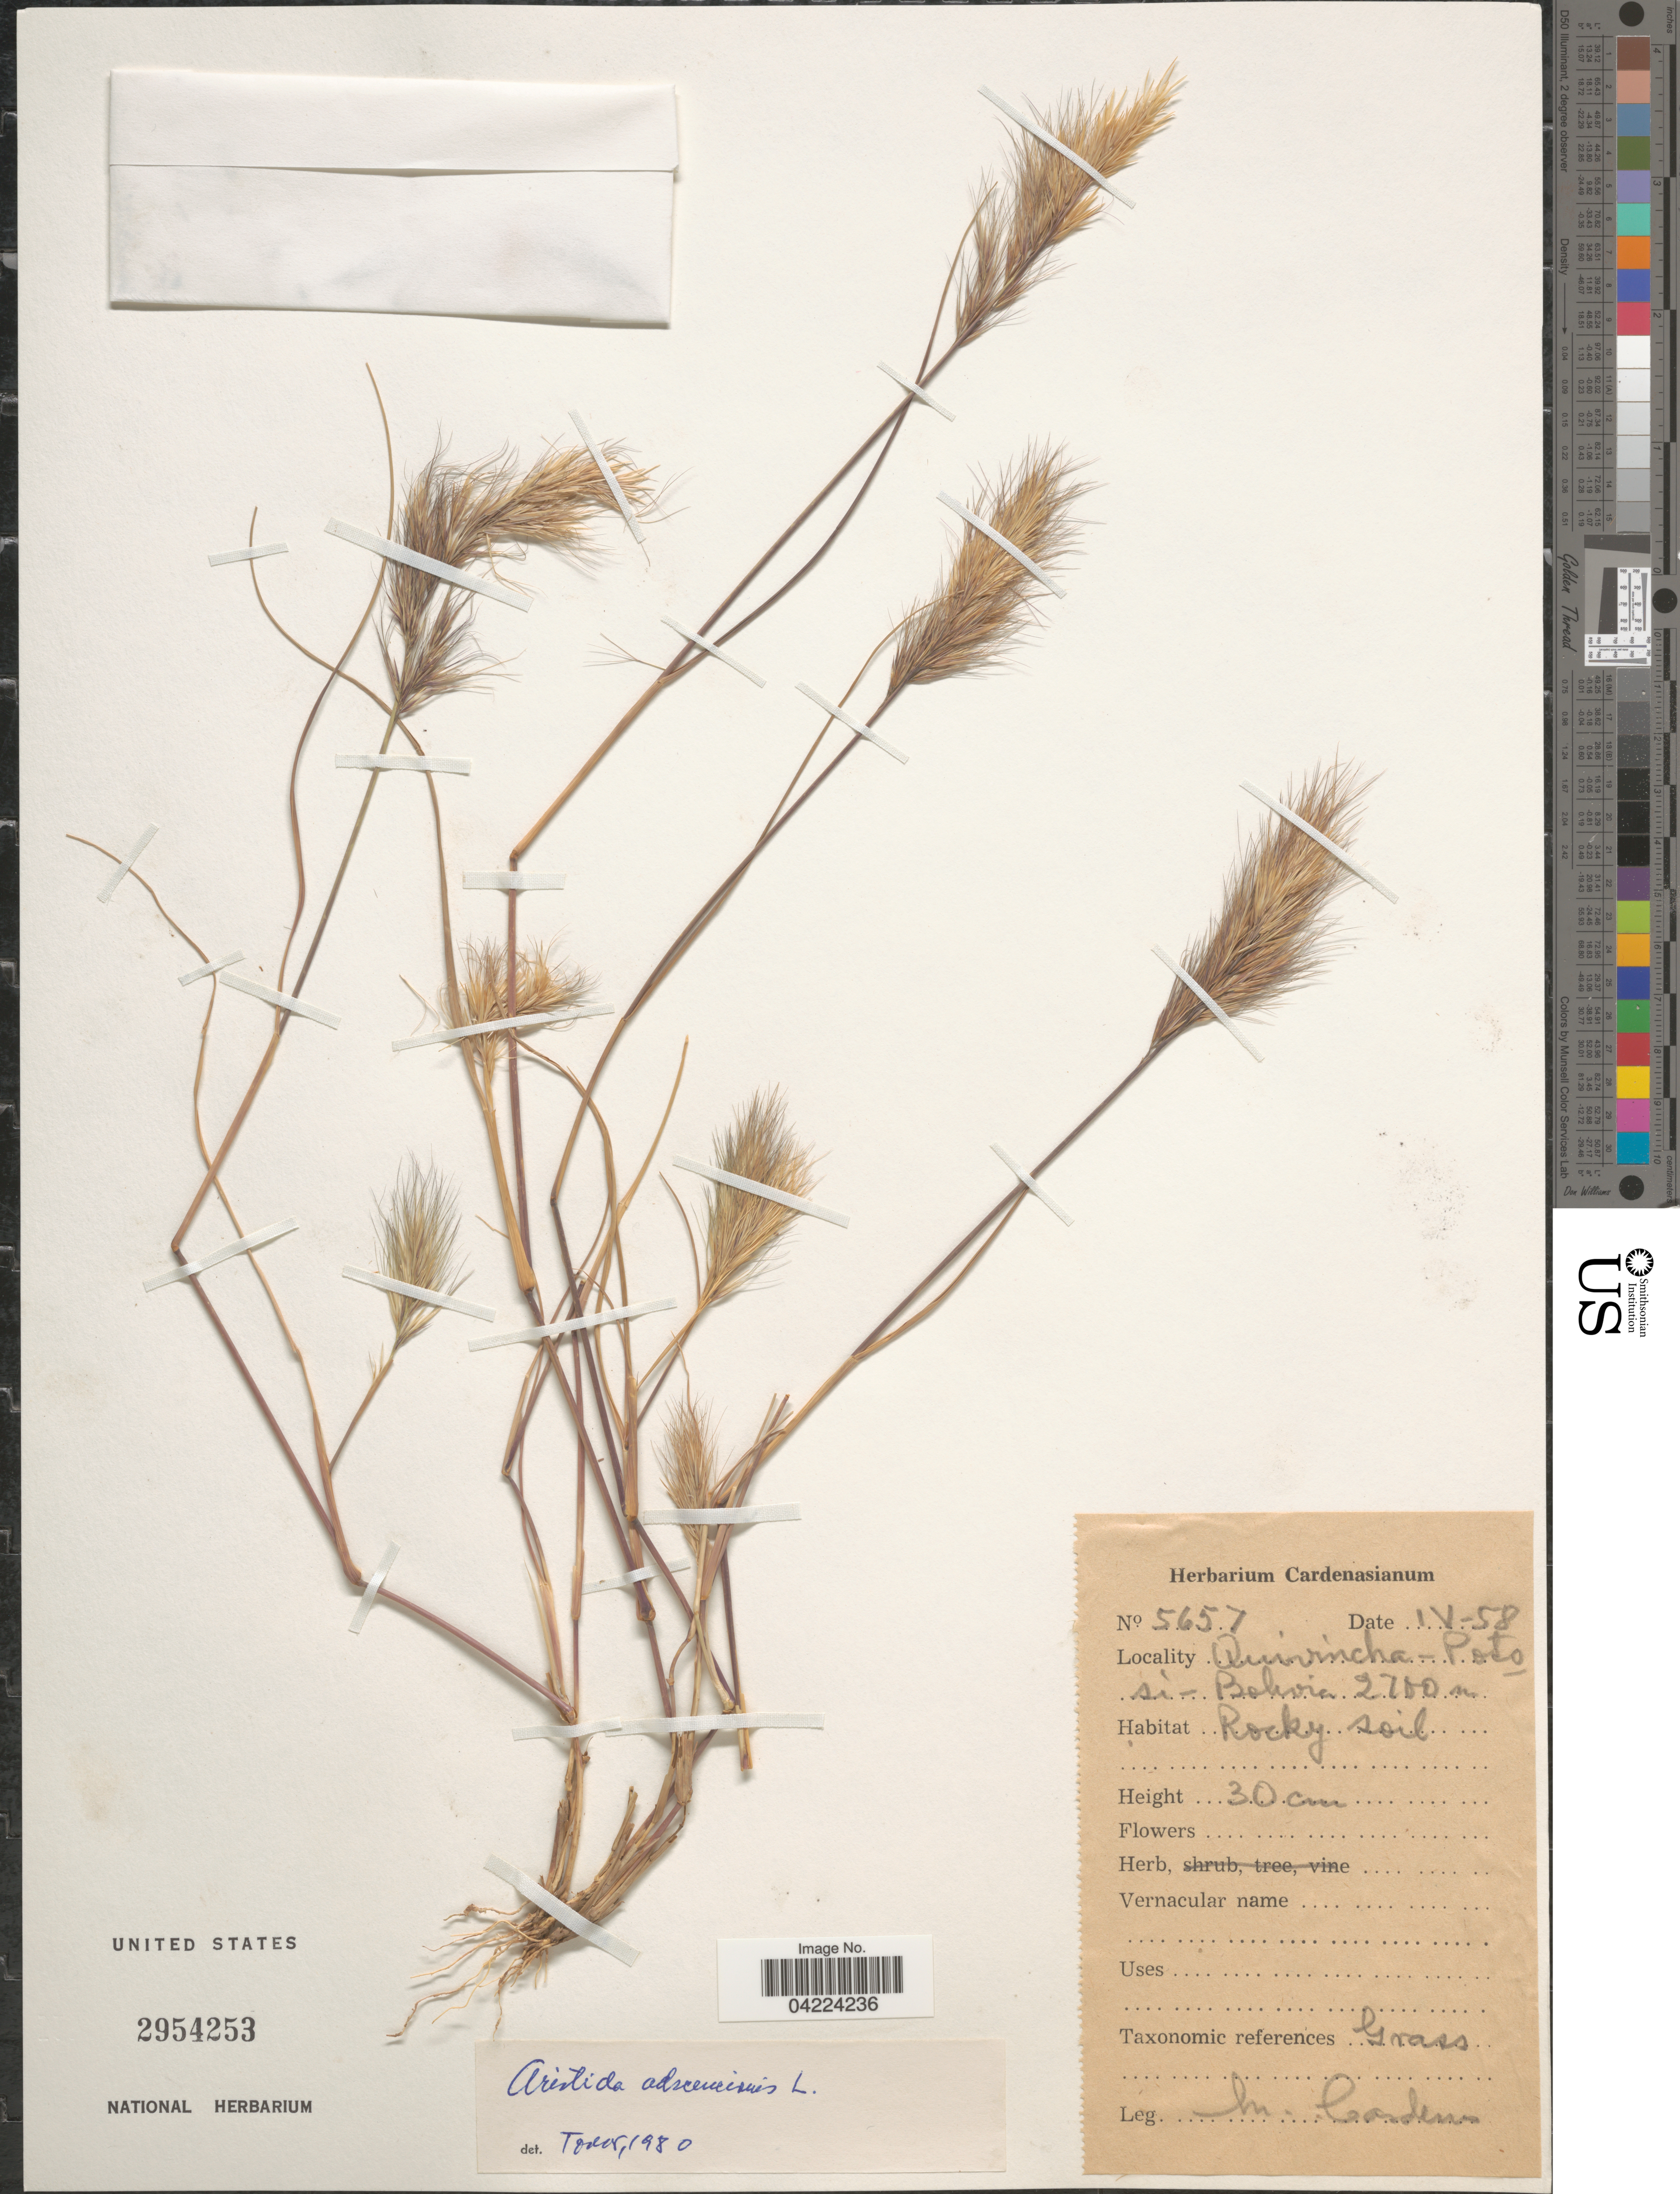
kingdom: Plantae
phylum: Tracheophyta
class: Liliopsida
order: Poales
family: Poaceae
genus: Aristida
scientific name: Aristida adscensionis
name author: L.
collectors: M. Cárdenas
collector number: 5657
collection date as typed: Transcribed d/m/y: /4/58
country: Bolivia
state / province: Potosi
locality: Quivincha.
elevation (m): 2700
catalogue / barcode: US 2954253